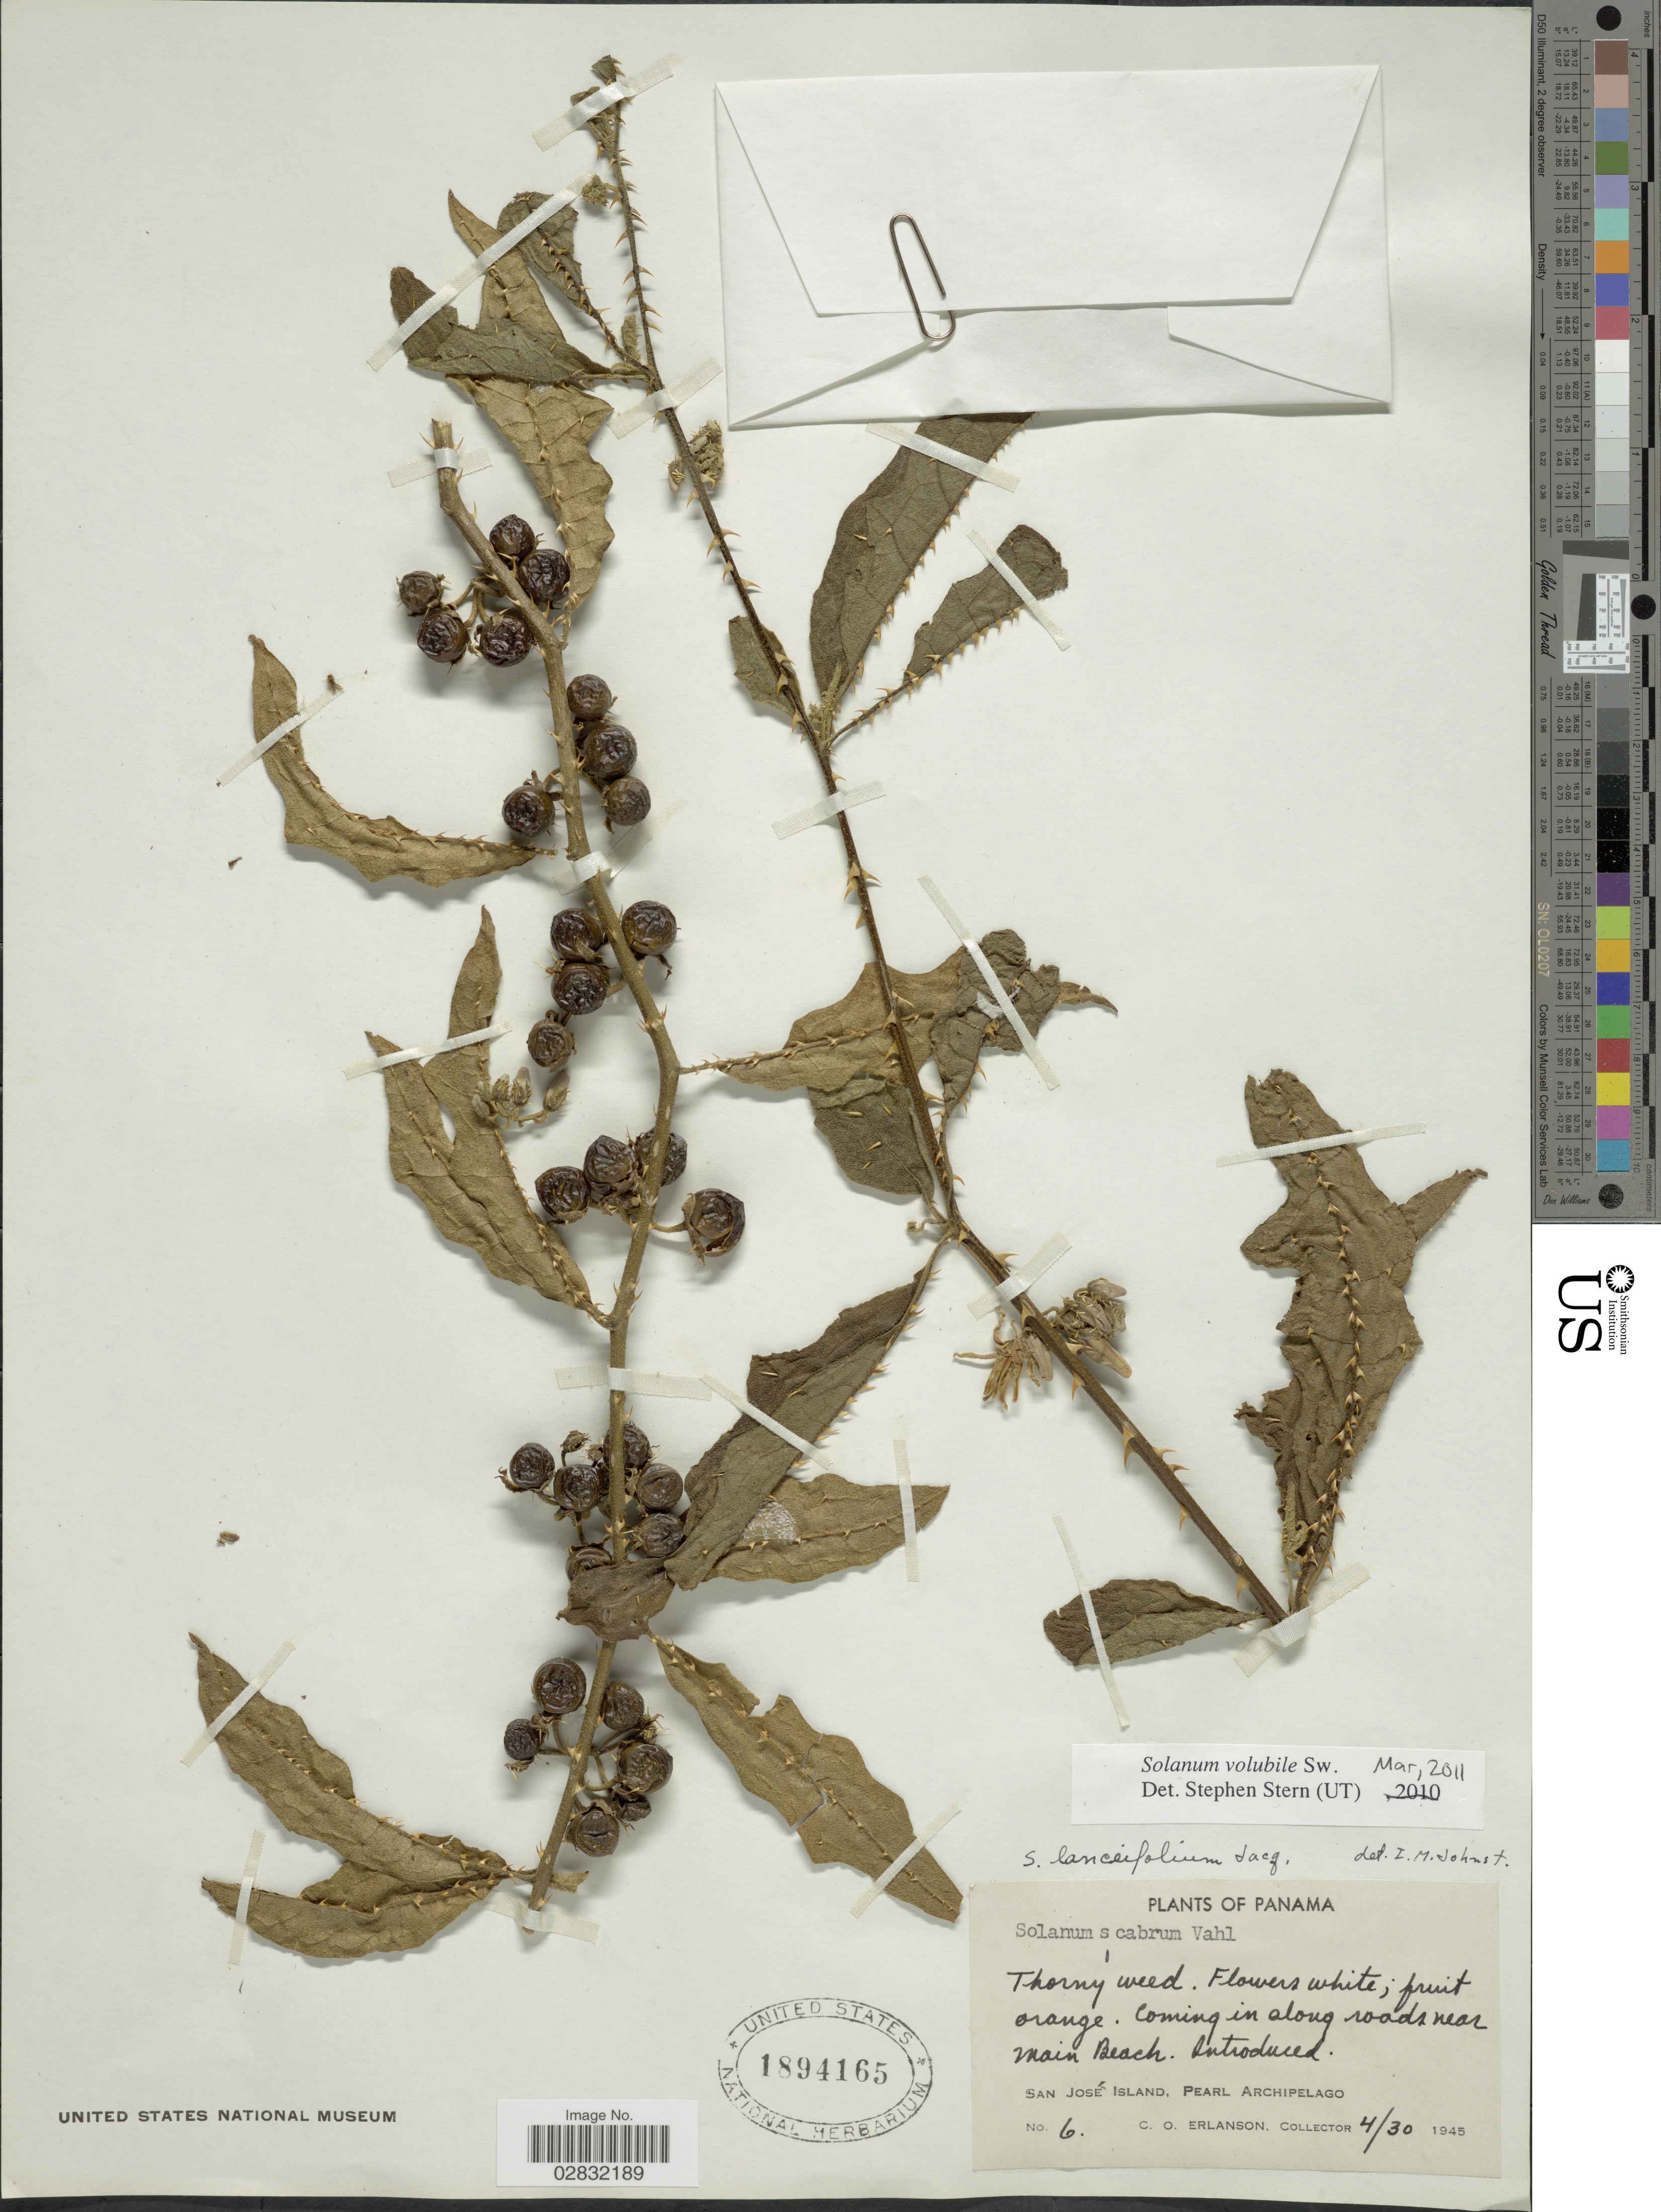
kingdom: Plantae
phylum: Tracheophyta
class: Magnoliopsida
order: Solanales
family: Solanaceae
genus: Solanum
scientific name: Solanum volubile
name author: Sw.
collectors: C. O. Erlanson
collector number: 6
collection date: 1945-04-30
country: Panama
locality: Coming in along roads near Main Beach, San José Island, Pearl Archipelago.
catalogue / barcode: US 1894165